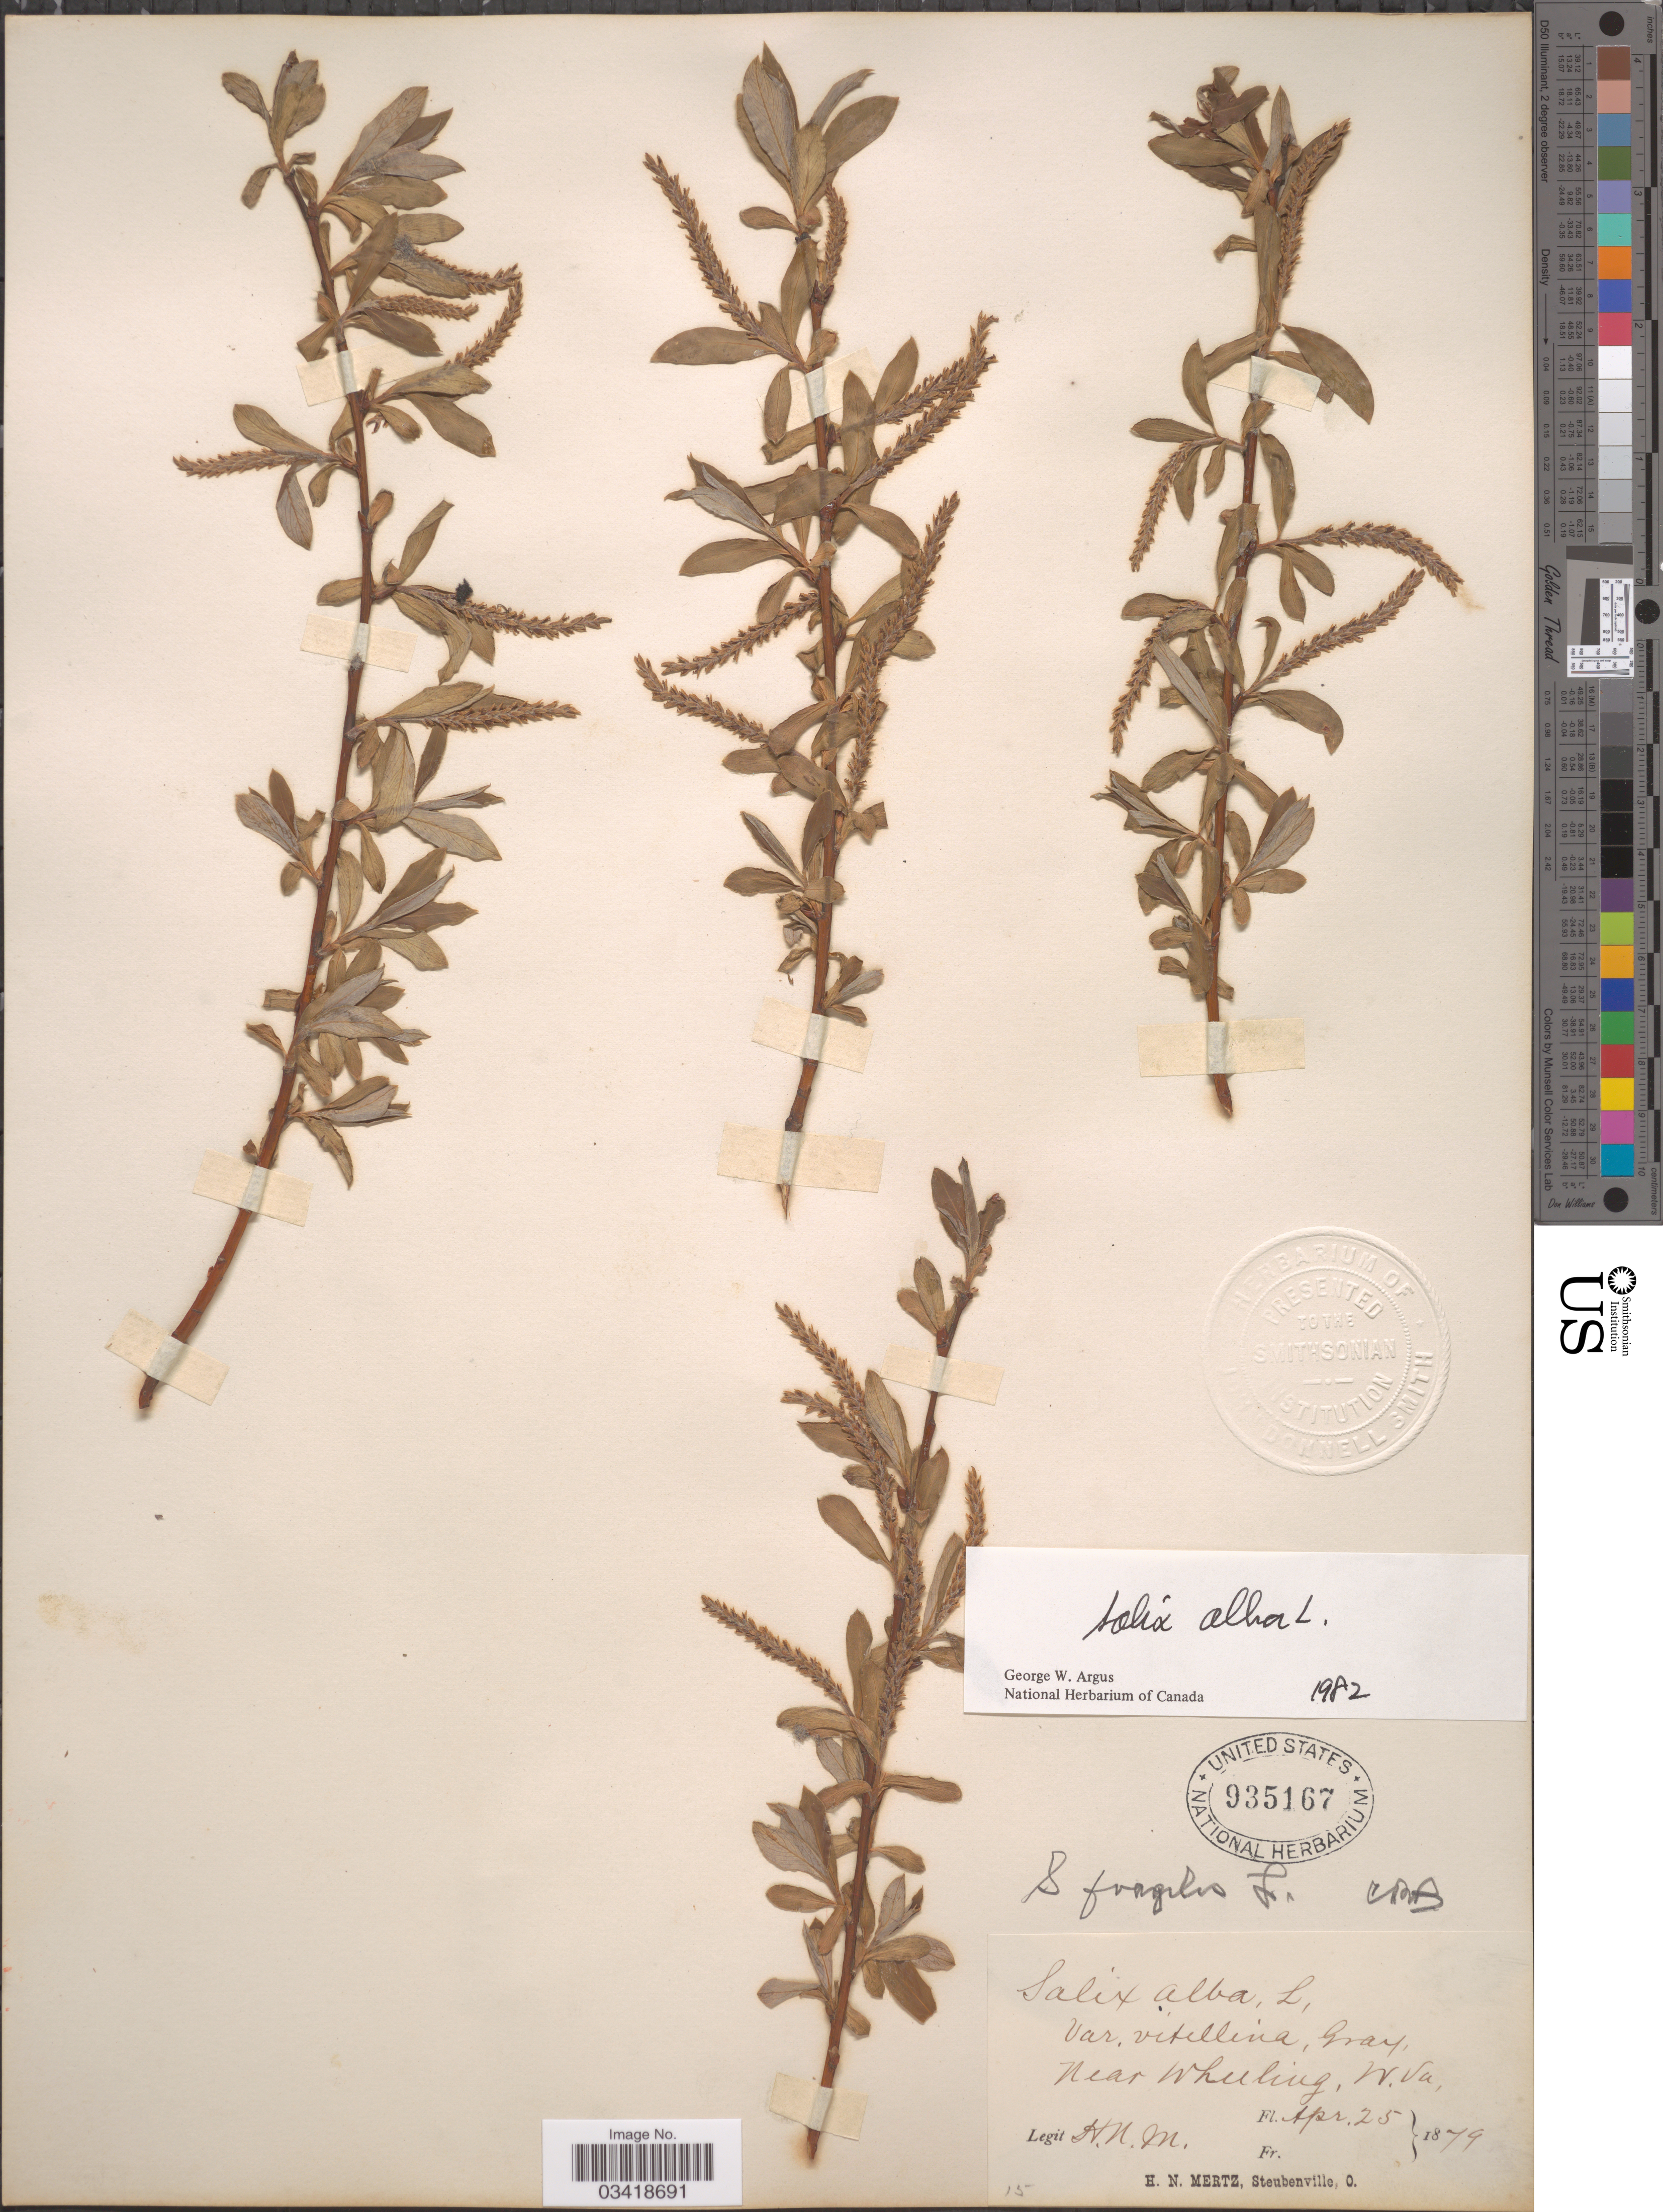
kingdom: Plantae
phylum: Tracheophyta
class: Magnoliopsida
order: Malpighiales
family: Salicaceae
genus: Salix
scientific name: Salix alba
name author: L.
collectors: H. Mertz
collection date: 1879-04-25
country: United States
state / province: West Virginia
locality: Near Wheeling, W. Va.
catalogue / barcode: US 935167